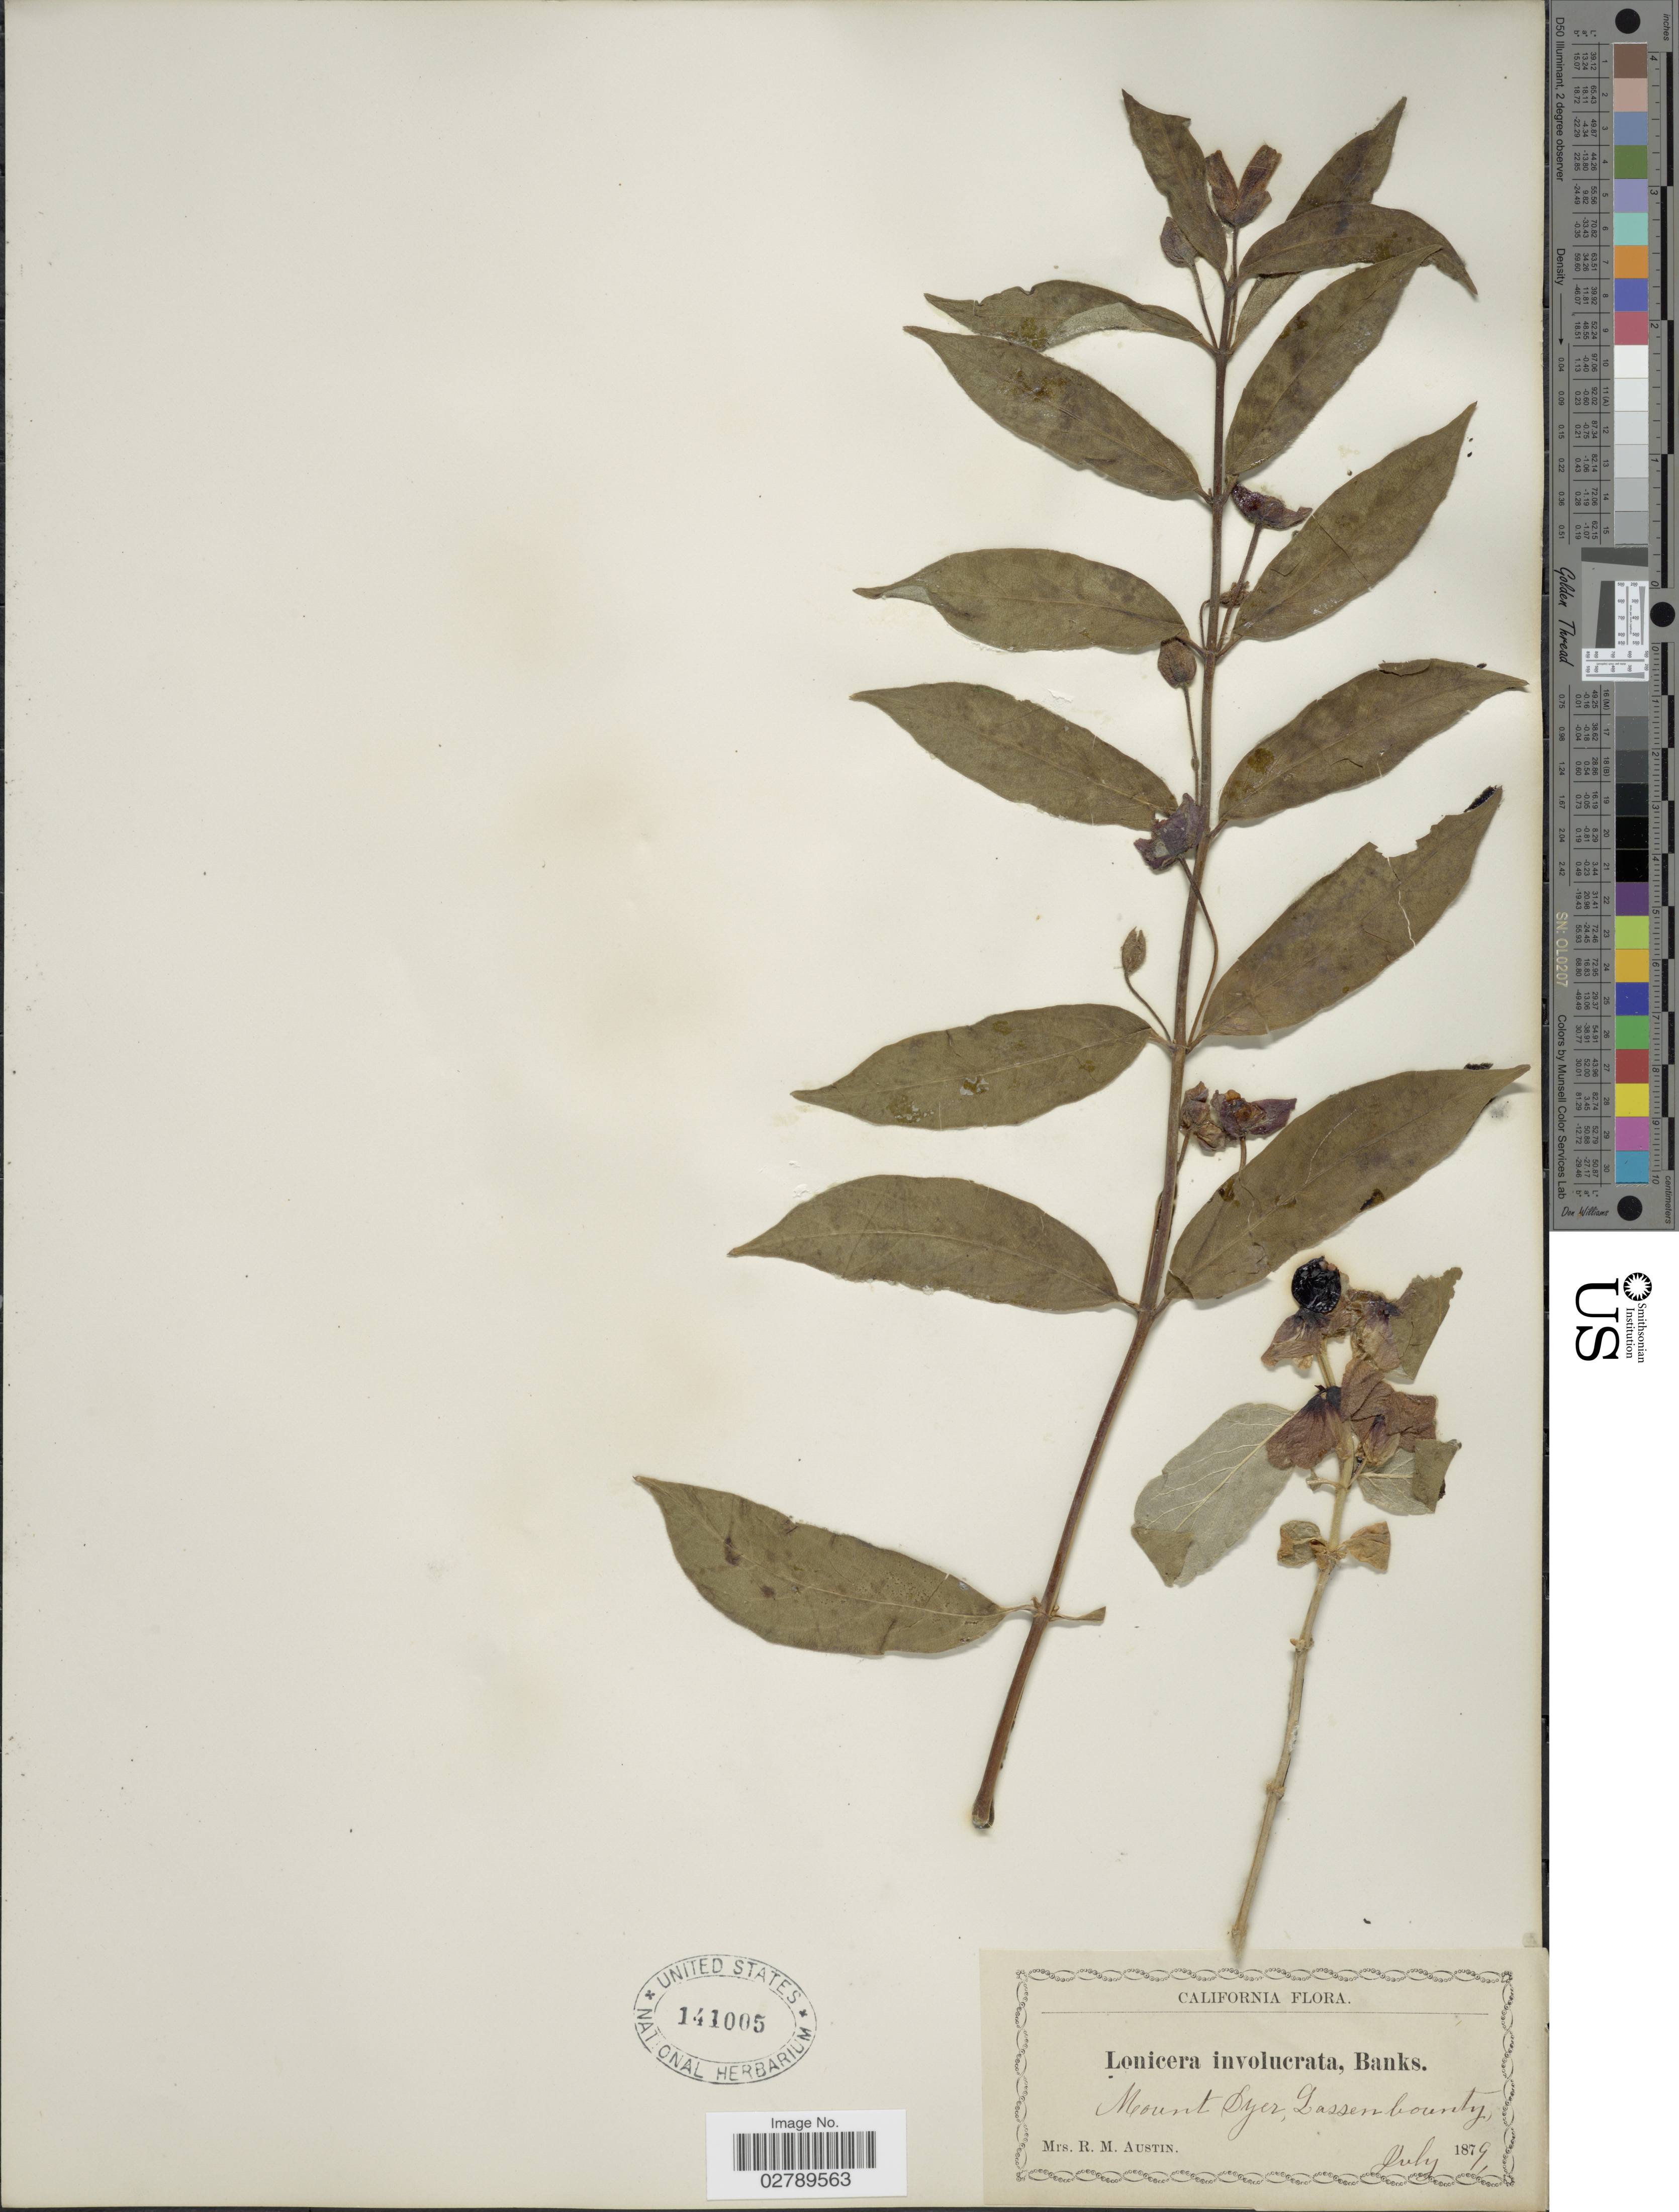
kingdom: Plantae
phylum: Tracheophyta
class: Magnoliopsida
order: Dipsacales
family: Caprifoliaceae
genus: Lonicera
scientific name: Lonicera involucrata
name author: (Richardson) Banks ex Spreng.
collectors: R. Austin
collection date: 1879-07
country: United States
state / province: California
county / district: Lassen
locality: Mount Dyer, Lassen County.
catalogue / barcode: US 141005